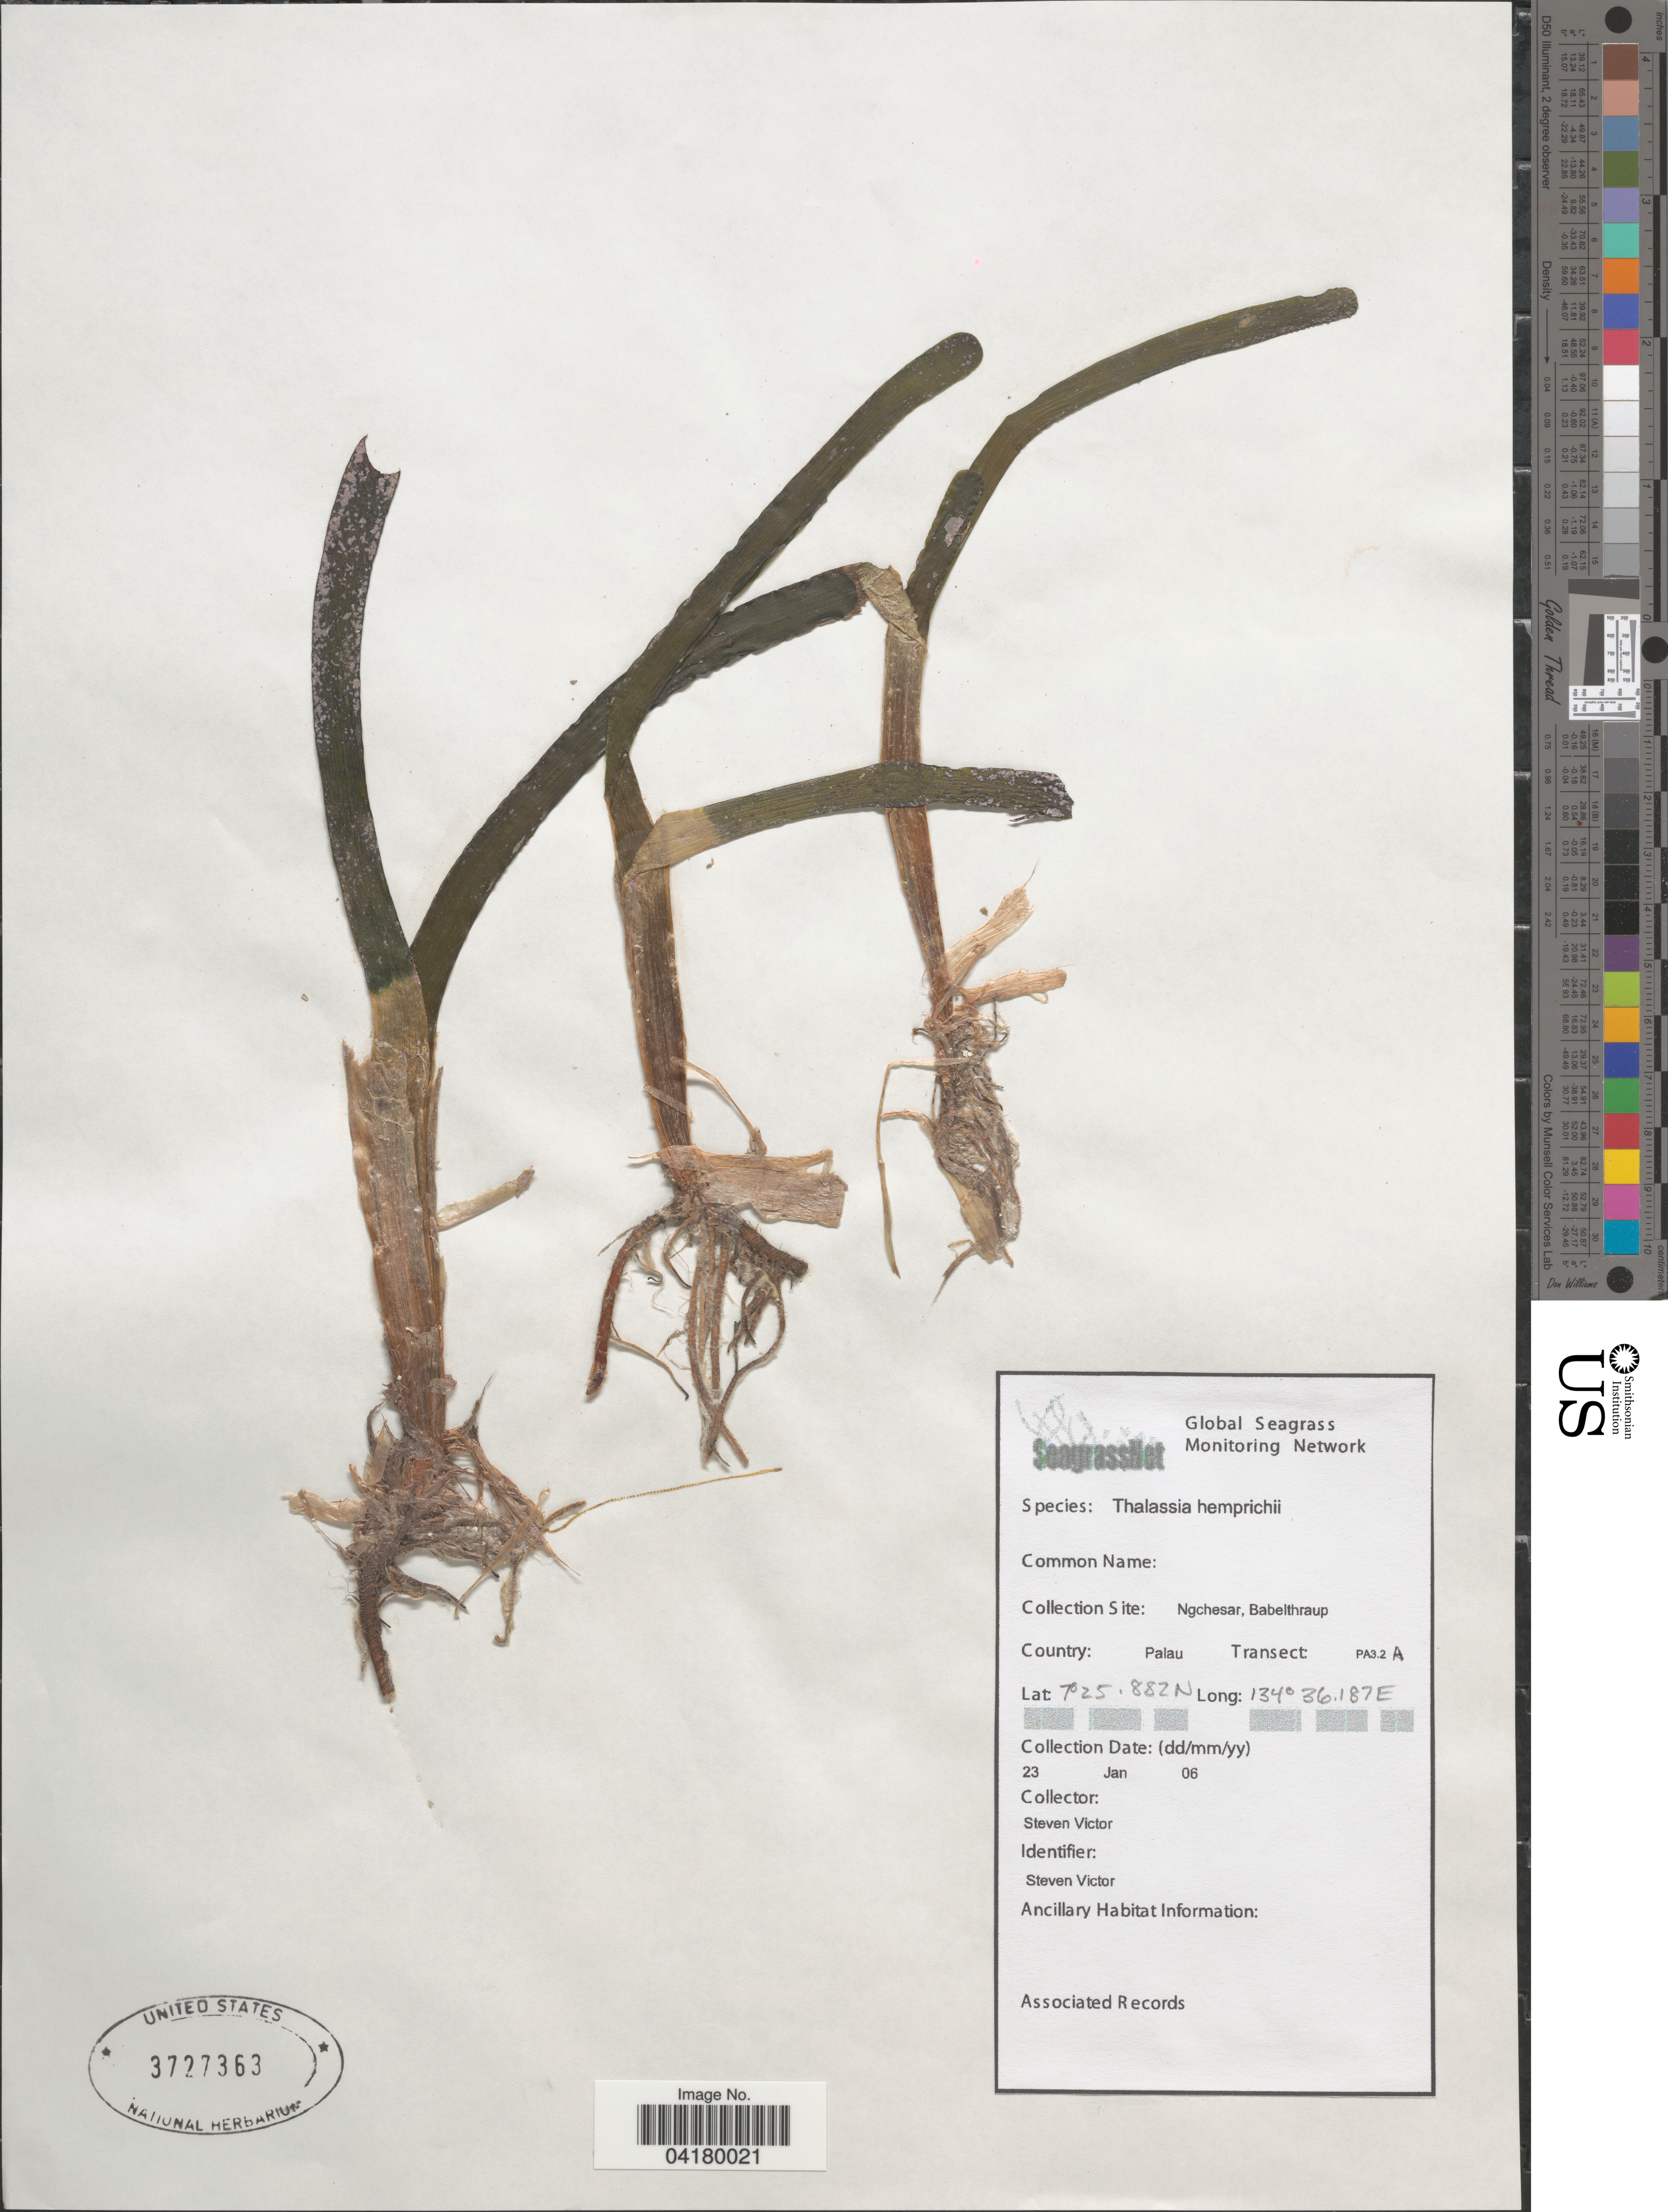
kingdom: Plantae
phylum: Tracheophyta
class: Liliopsida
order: Alismatales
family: Hydrocharitaceae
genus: Thalassia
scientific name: Thalassia hemprichii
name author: Asch.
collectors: S. Victor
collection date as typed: Transcribed d/m/y: 23/1/6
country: Palau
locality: Collection Site: Ngchesar, Babelthraup. Country: Palau. Transect: PA3.2A.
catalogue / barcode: US 3727363